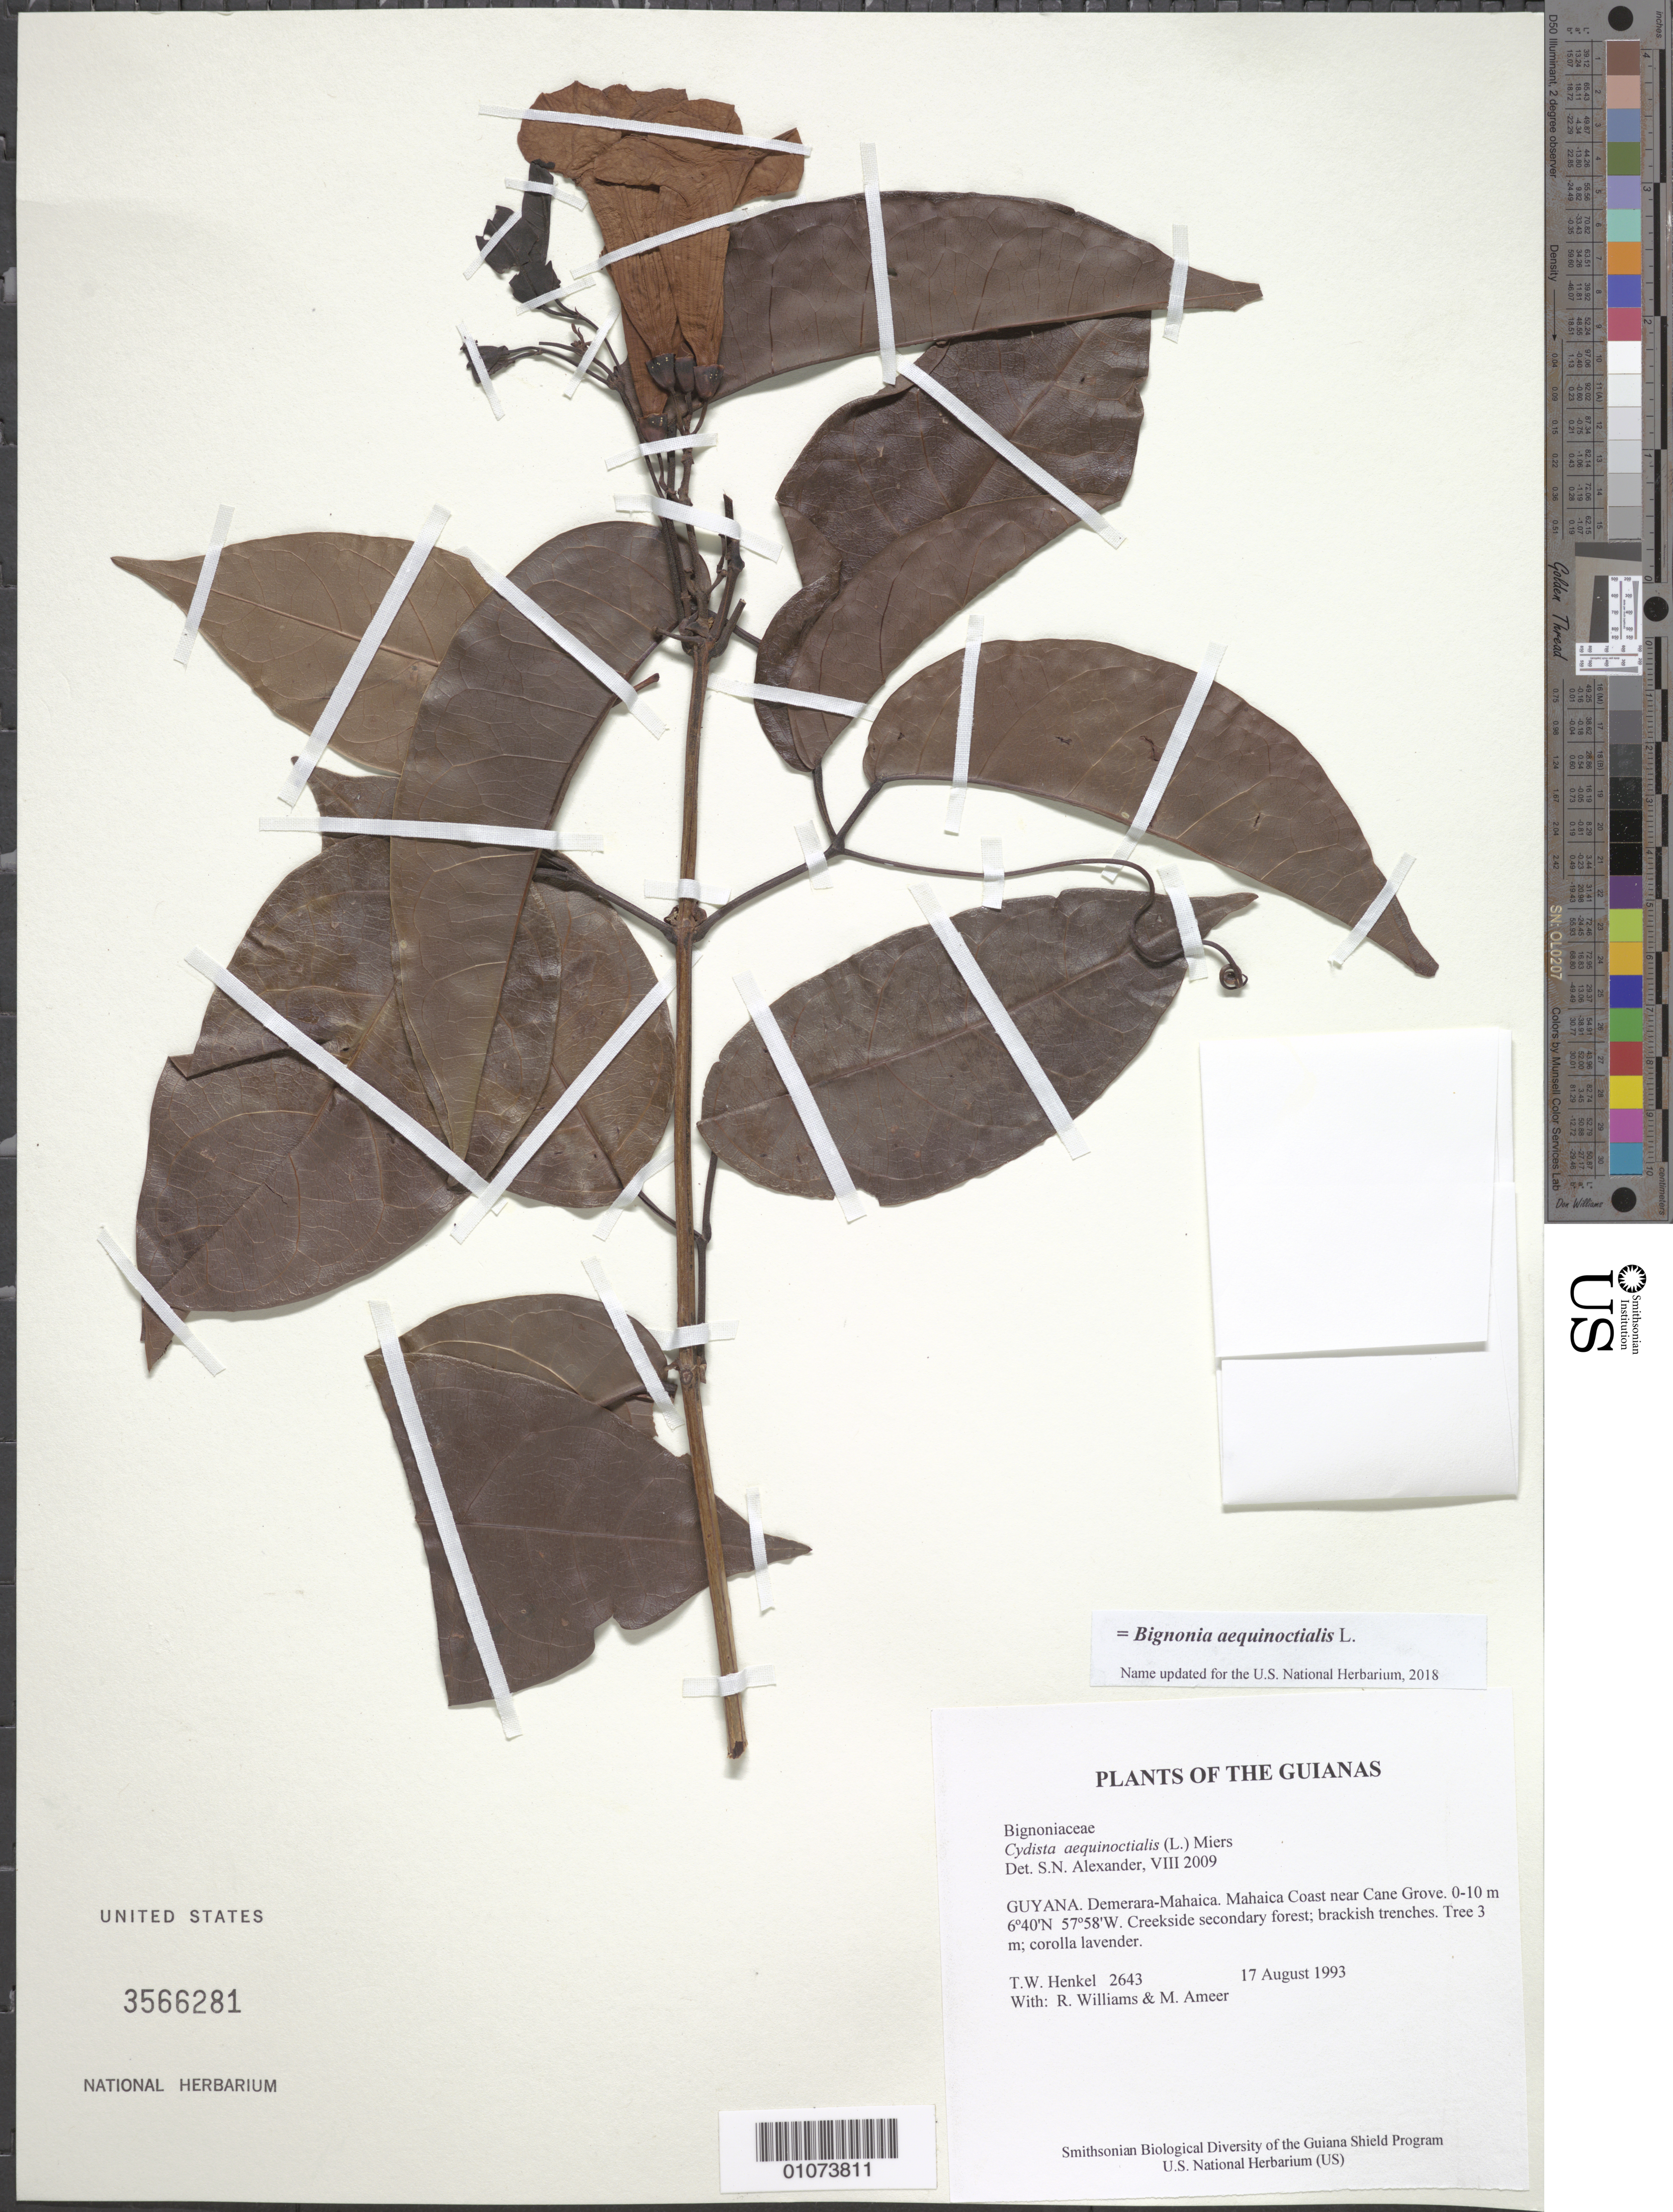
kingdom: Plantae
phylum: Tracheophyta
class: Magnoliopsida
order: Lamiales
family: Bignoniaceae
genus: Bignonia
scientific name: Bignonia aequinoctialis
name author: L.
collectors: T. Henkel, R. Williams & M. Ameer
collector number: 2643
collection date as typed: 17 August 1993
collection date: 1993-08-17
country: Guyana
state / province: Demerara-Mahaica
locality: Mahaica Coast near Cane Grove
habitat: Creekside secondary forest; brackish trenches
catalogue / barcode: US 3566281